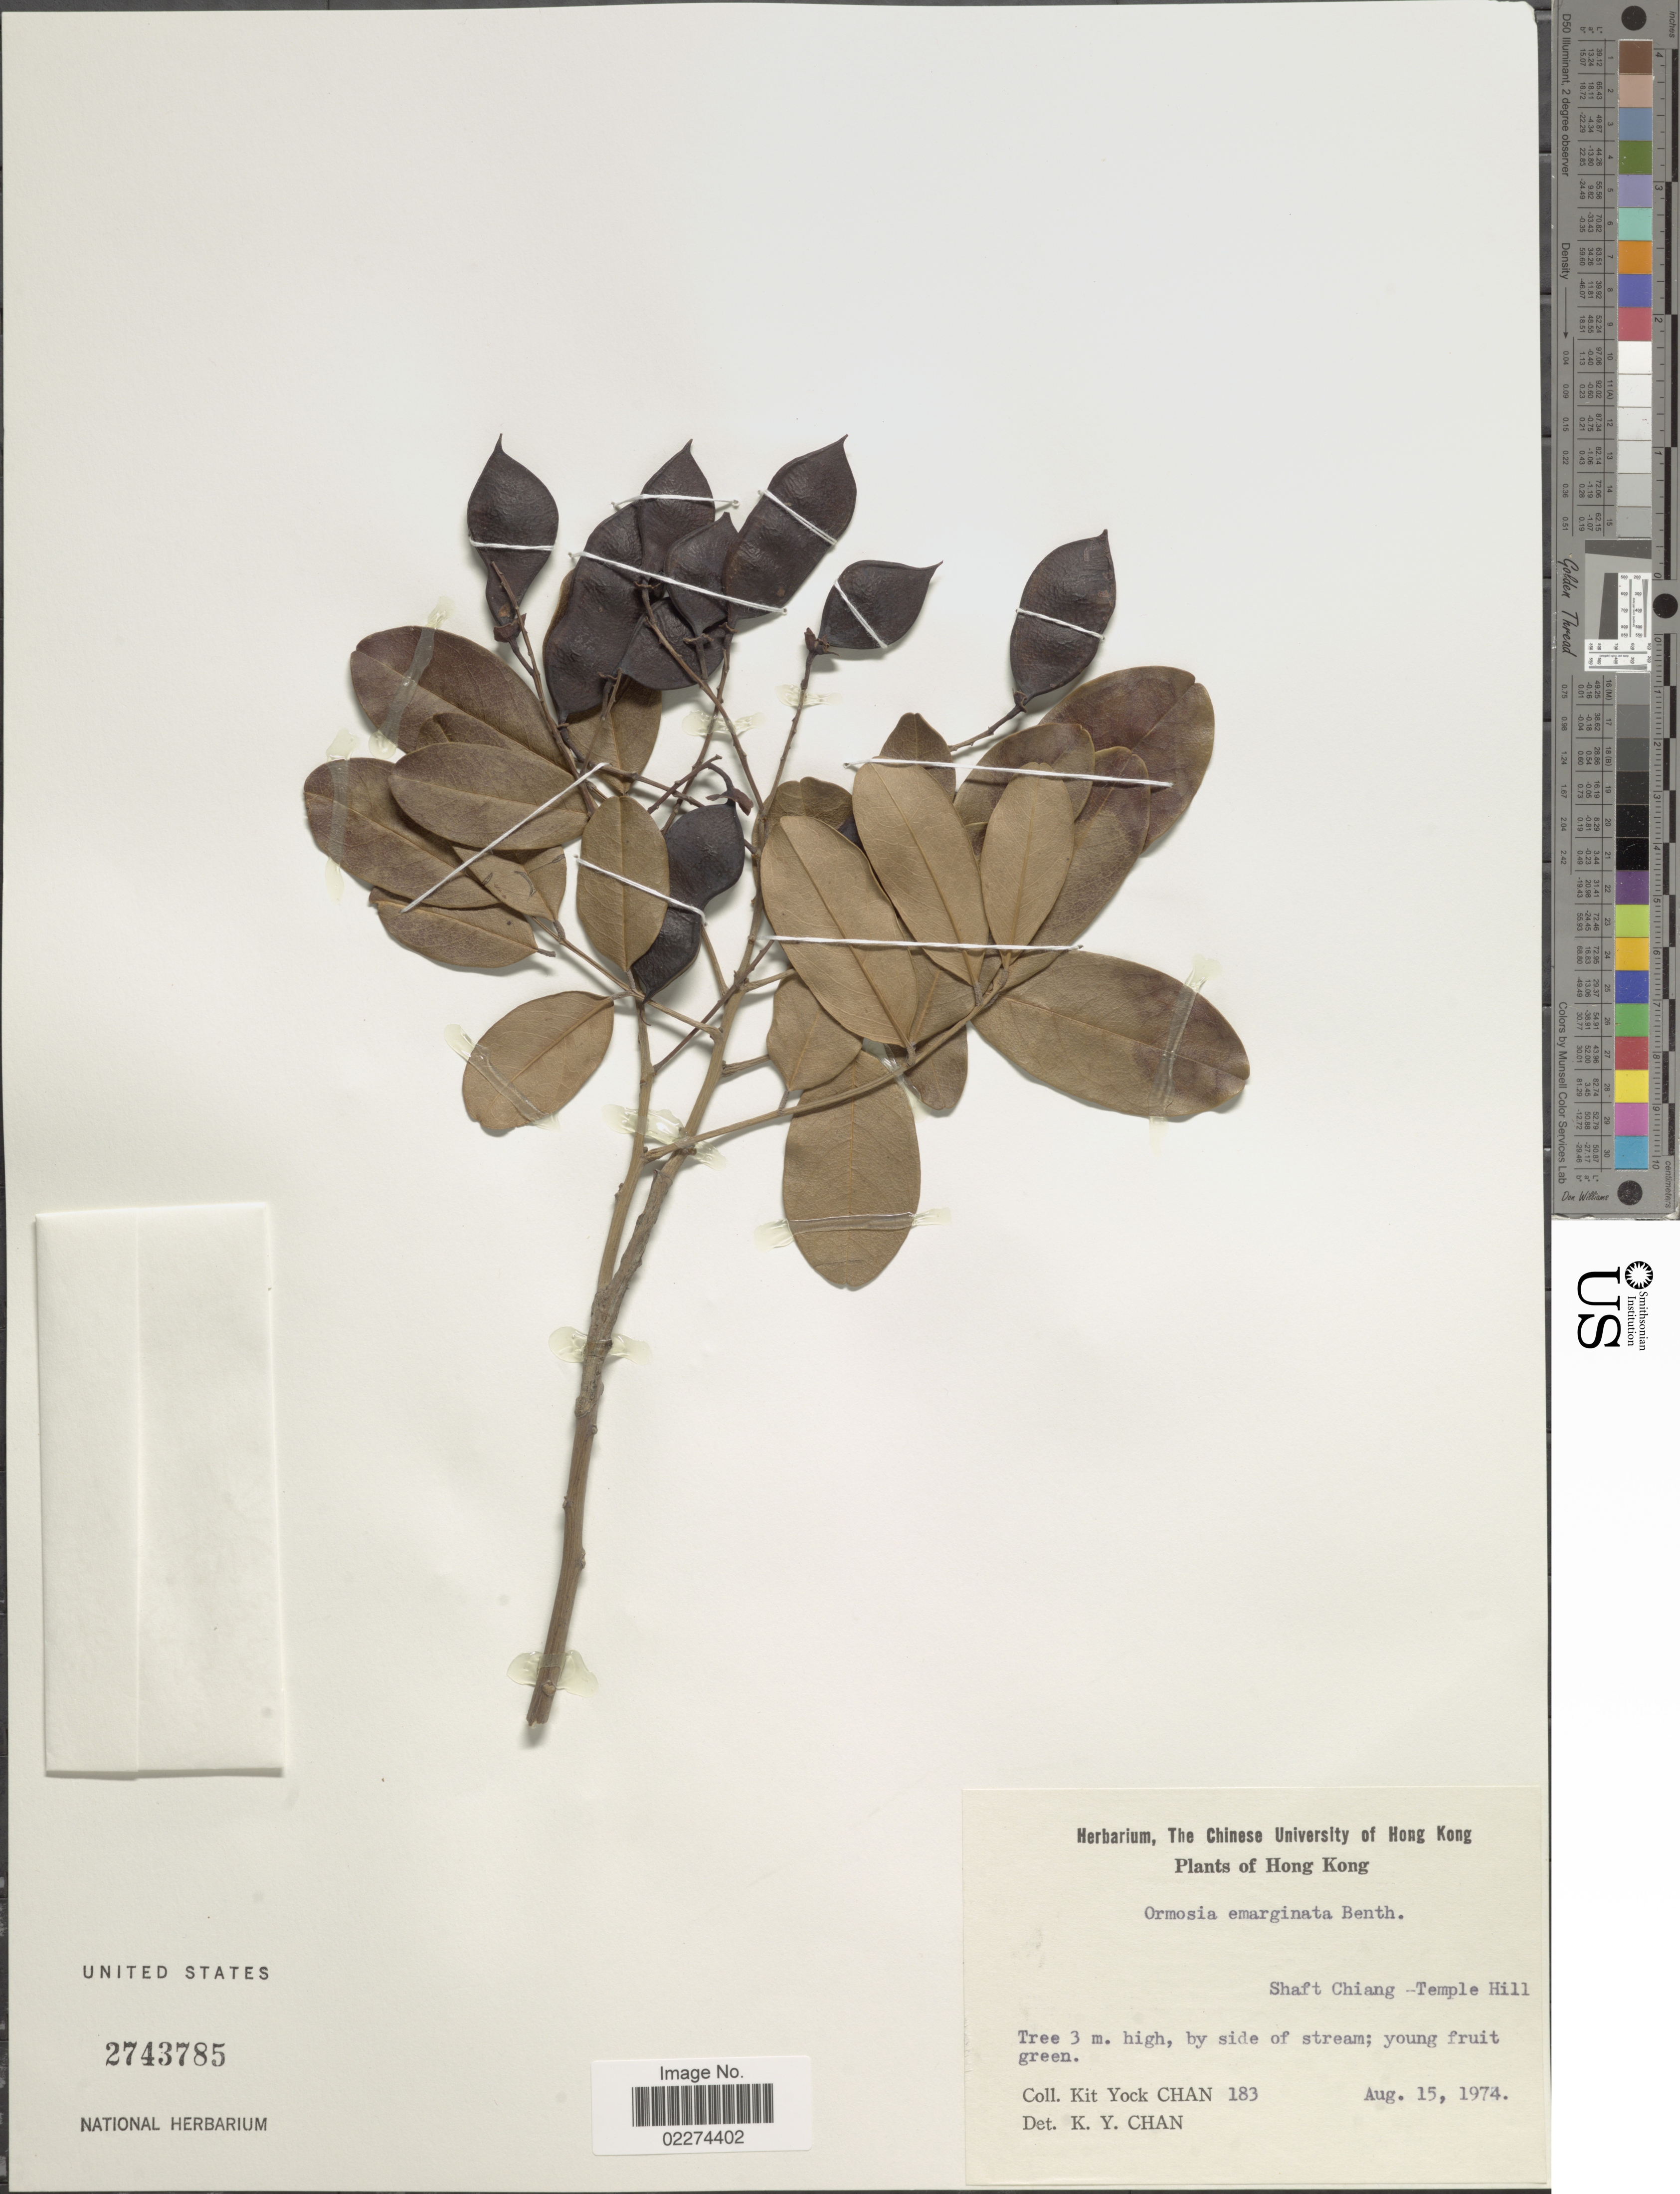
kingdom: Plantae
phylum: Tracheophyta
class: Magnoliopsida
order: Fabales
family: Fabaceae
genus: Ormosia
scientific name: Ormosia emarginata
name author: (Hook. & Arn.) Benth.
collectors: K. Chan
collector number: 183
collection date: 1974-08-15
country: China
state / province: Hong Kong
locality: Shaft Chiang-Temple Hill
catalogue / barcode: US 2743785